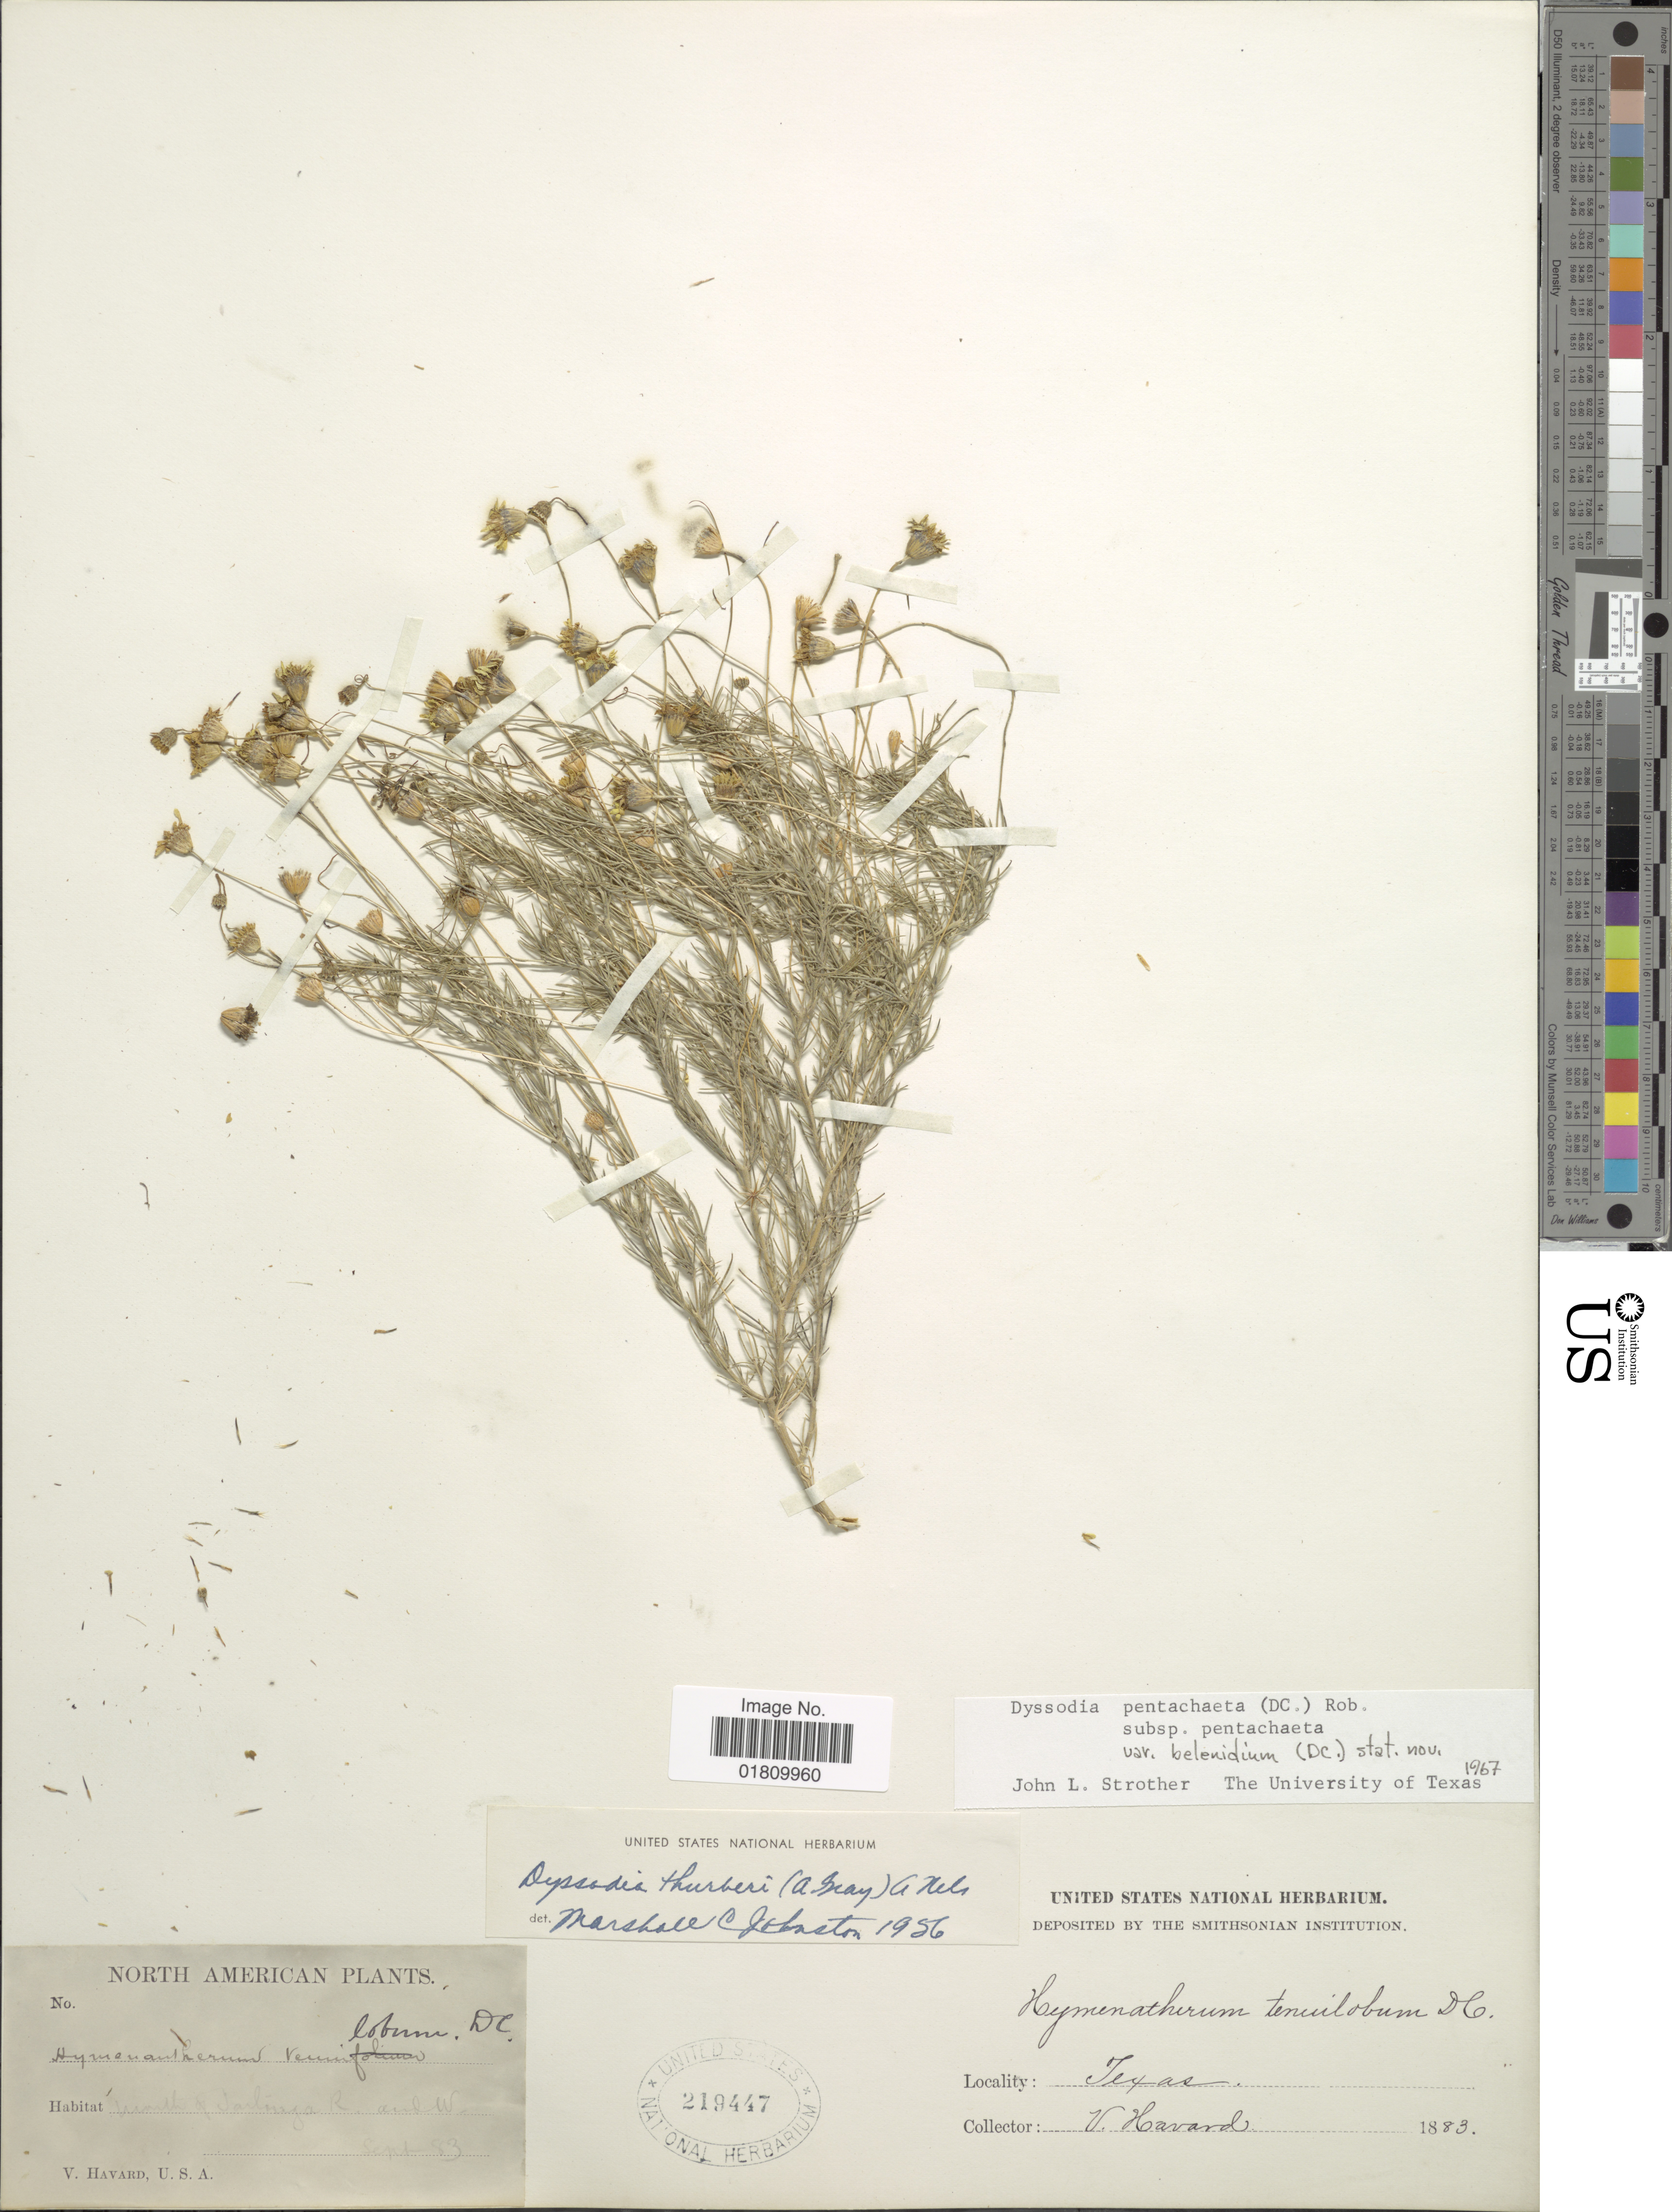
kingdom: Plantae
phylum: Tracheophyta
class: Magnoliopsida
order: Asterales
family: Asteraceae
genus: Thymophylla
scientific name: Thymophylla pentachaeta var. belenidium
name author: (DC.) Strother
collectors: V. Havard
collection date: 1883-09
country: United States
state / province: Texas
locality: North of Darlings Rd. and W.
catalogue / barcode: US 219447